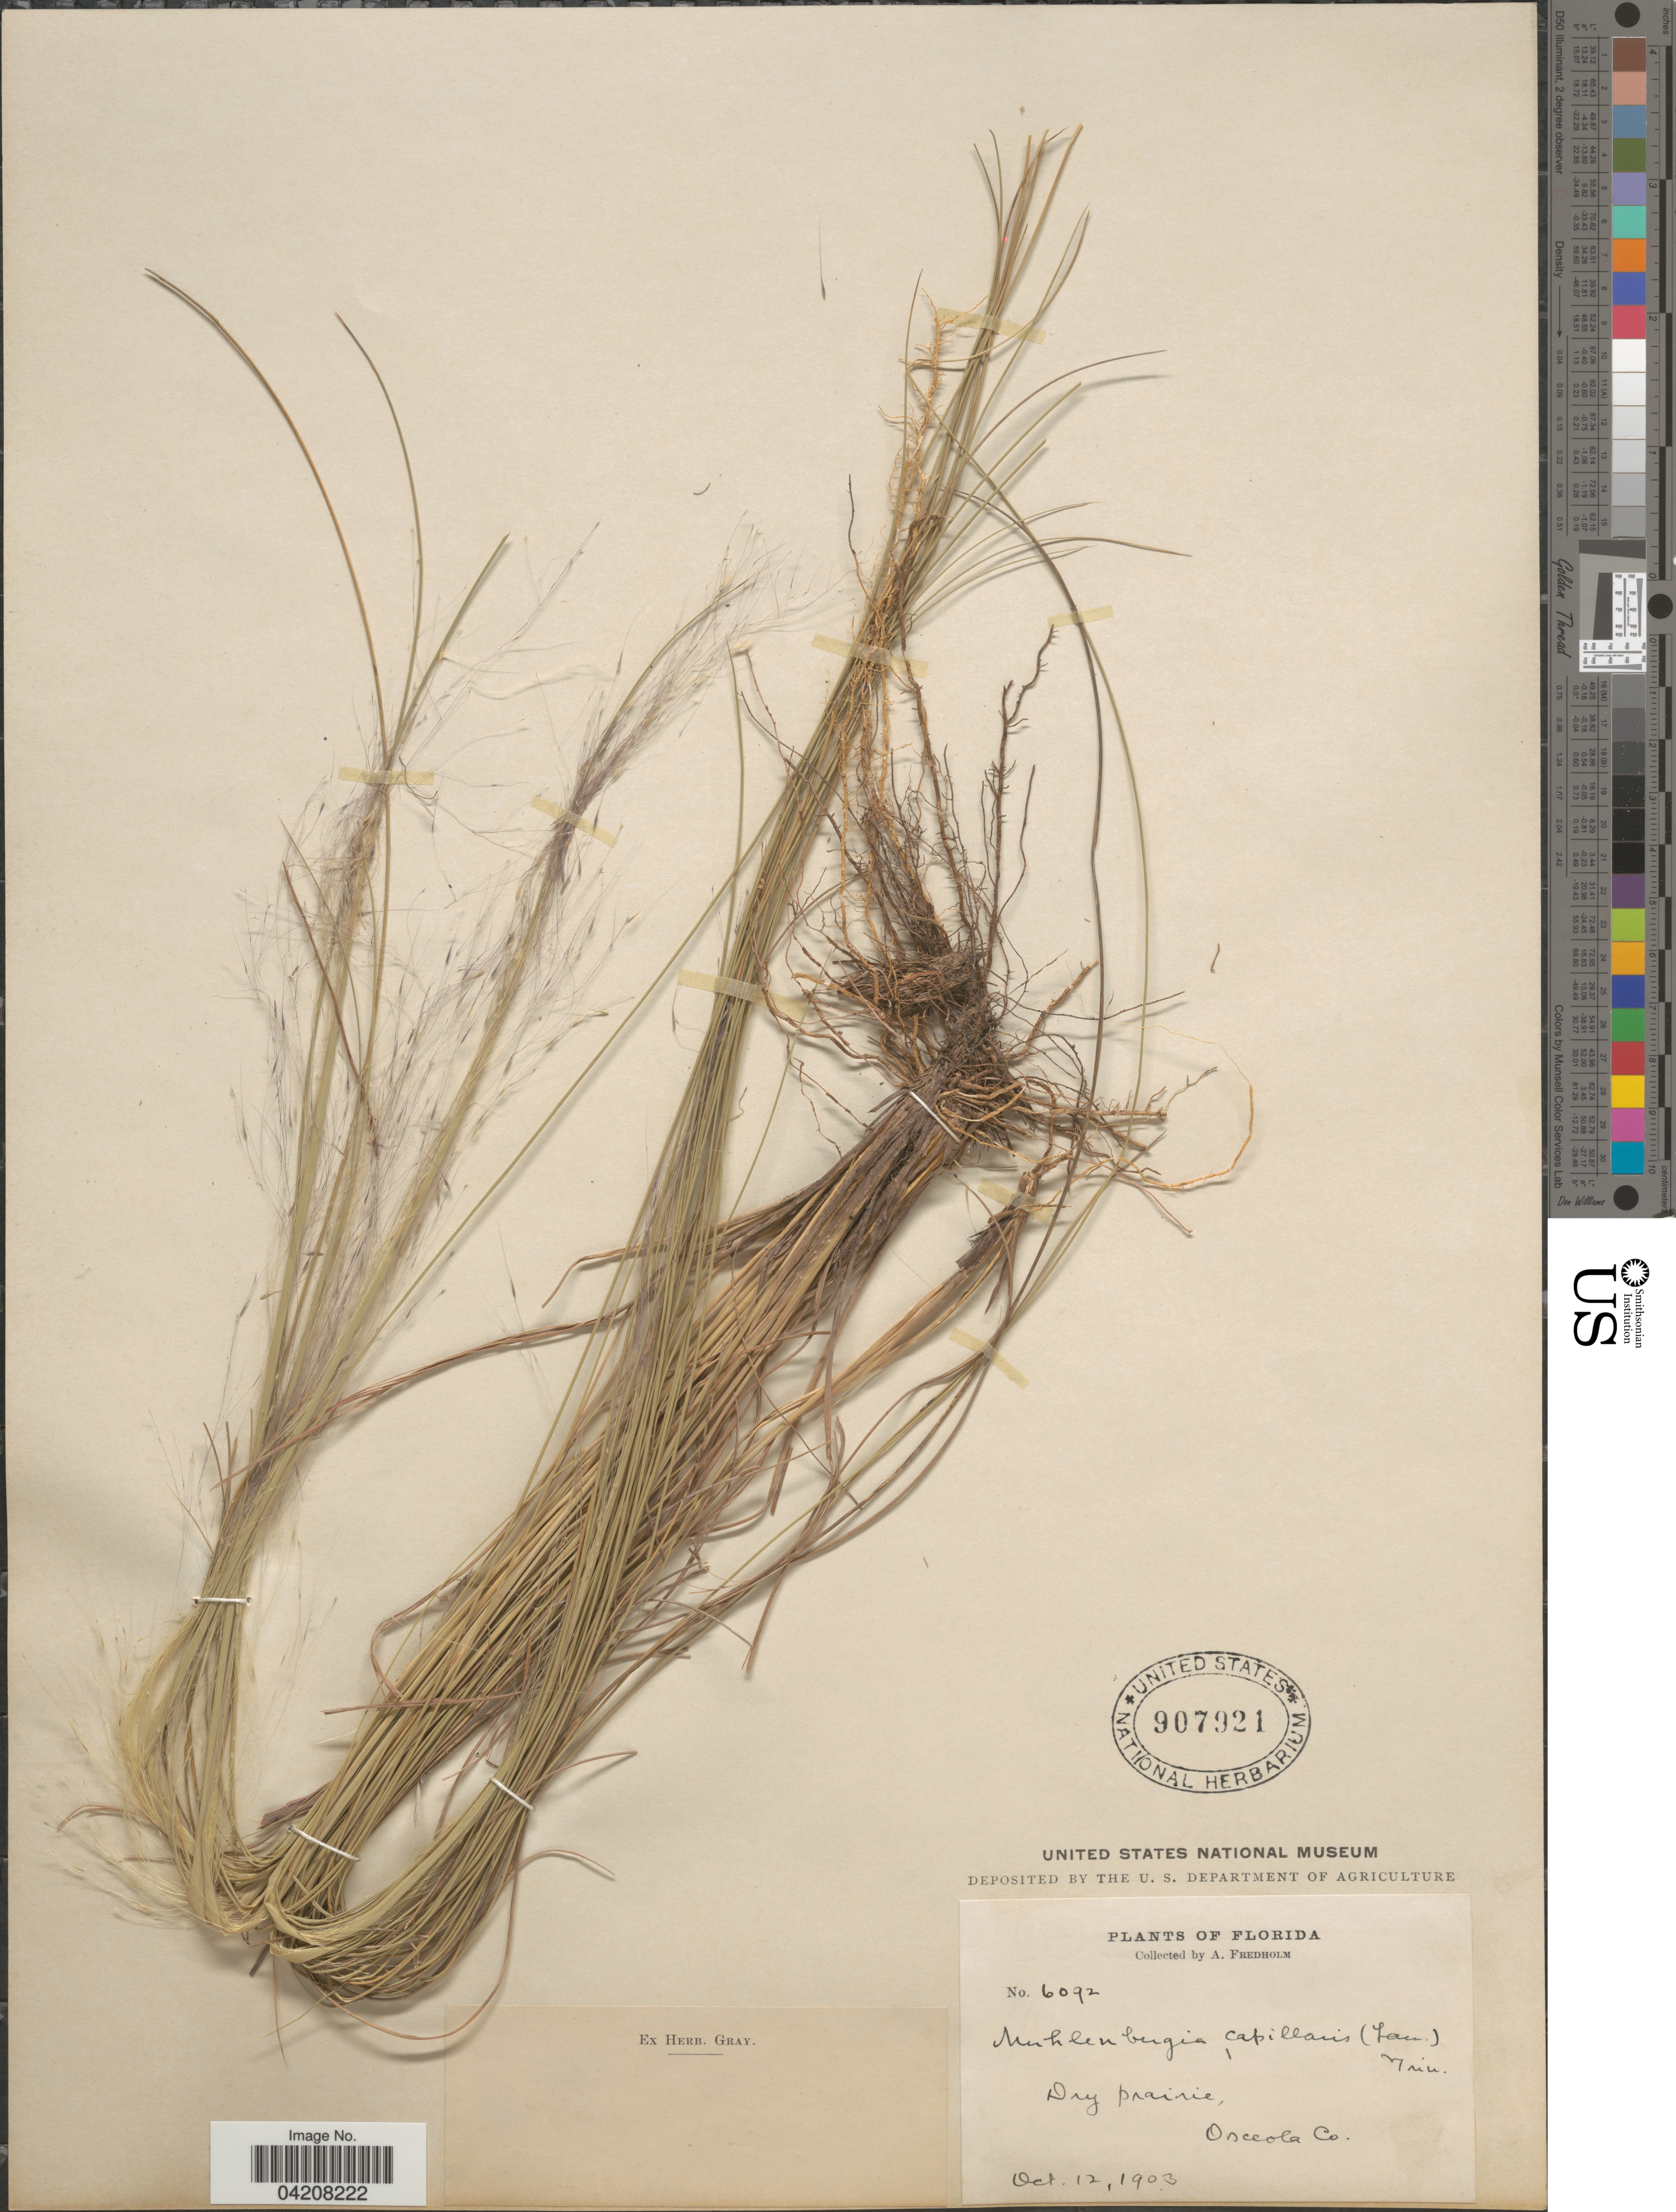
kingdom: Plantae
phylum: Tracheophyta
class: Liliopsida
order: Poales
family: Poaceae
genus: Muhlenbergia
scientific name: Muhlenbergia capillaris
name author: (Lam.) Trin.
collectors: A. Fredholm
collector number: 6092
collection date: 1903-10-12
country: United States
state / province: Florida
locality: Dry prairie, Osceola Co.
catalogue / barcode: US 907921